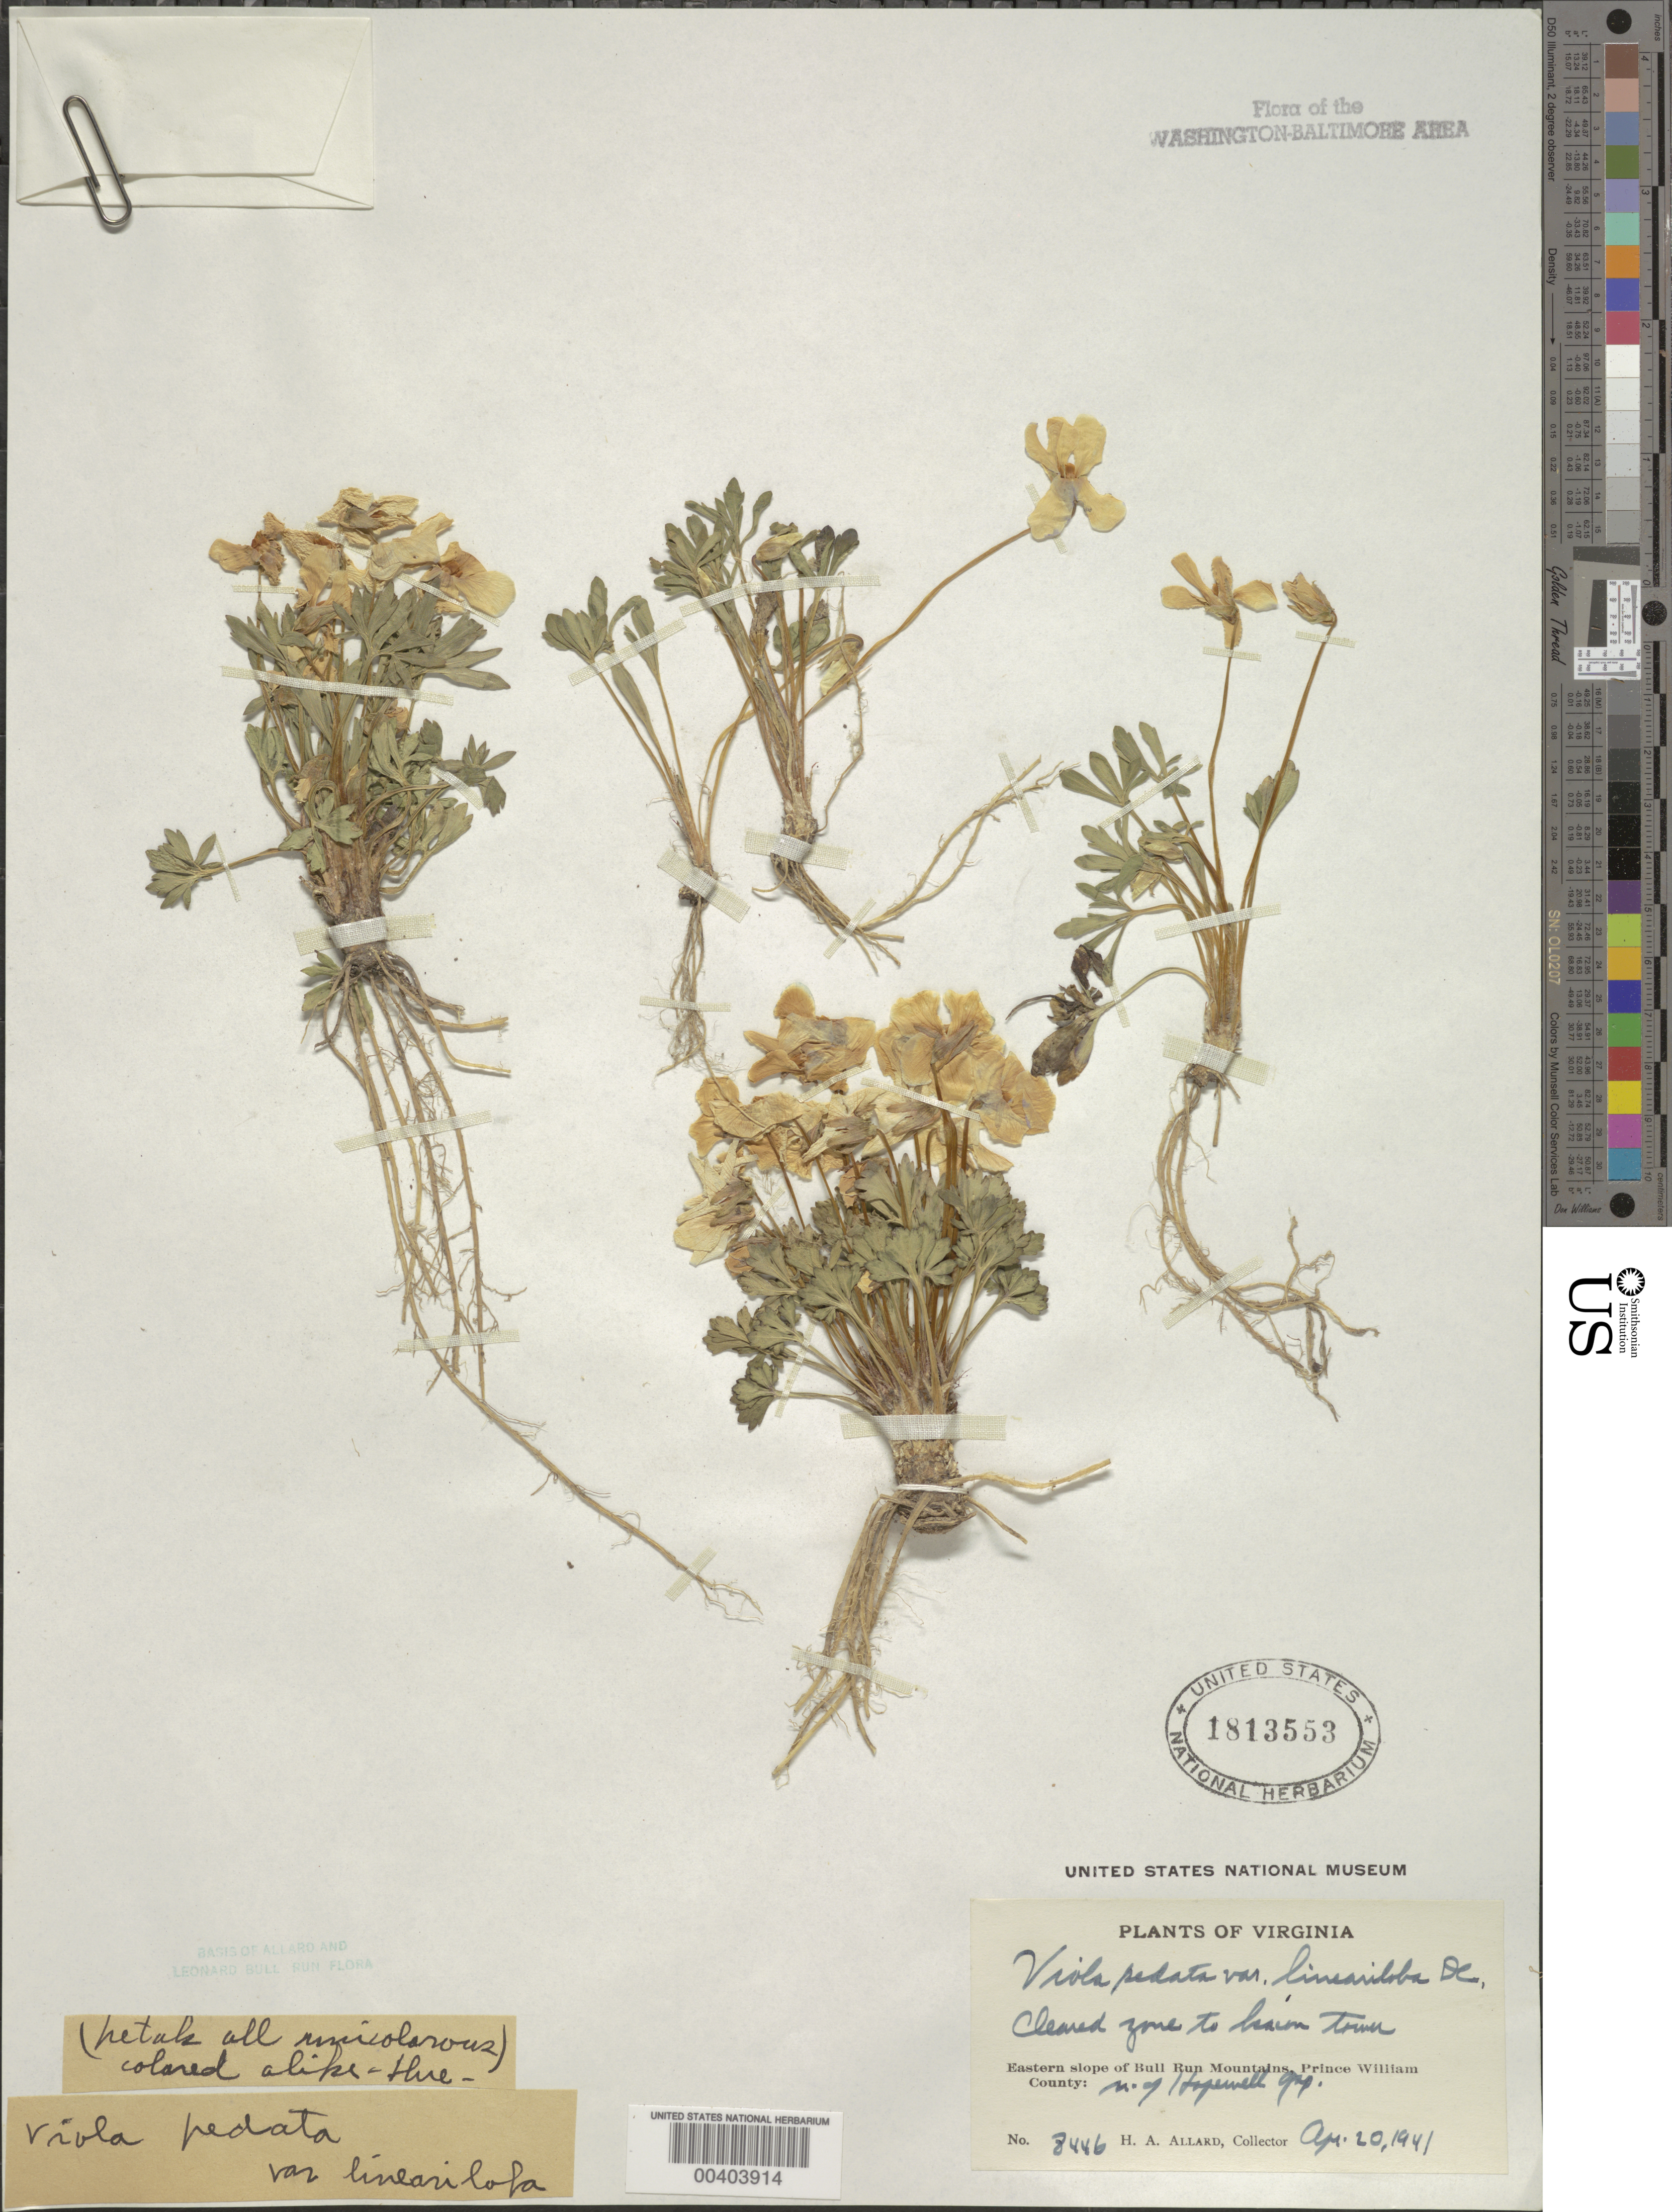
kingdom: Plantae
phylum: Tracheophyta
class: Magnoliopsida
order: Malpighiales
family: Violaceae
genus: Viola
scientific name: Viola pedata var. lineariloba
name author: Ging.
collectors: H. A. Allard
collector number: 8446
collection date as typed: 20 Apr 1941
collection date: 1941-04-20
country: United States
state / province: Virginia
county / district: Prince William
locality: North of Hopewell Gap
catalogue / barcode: US 1813553